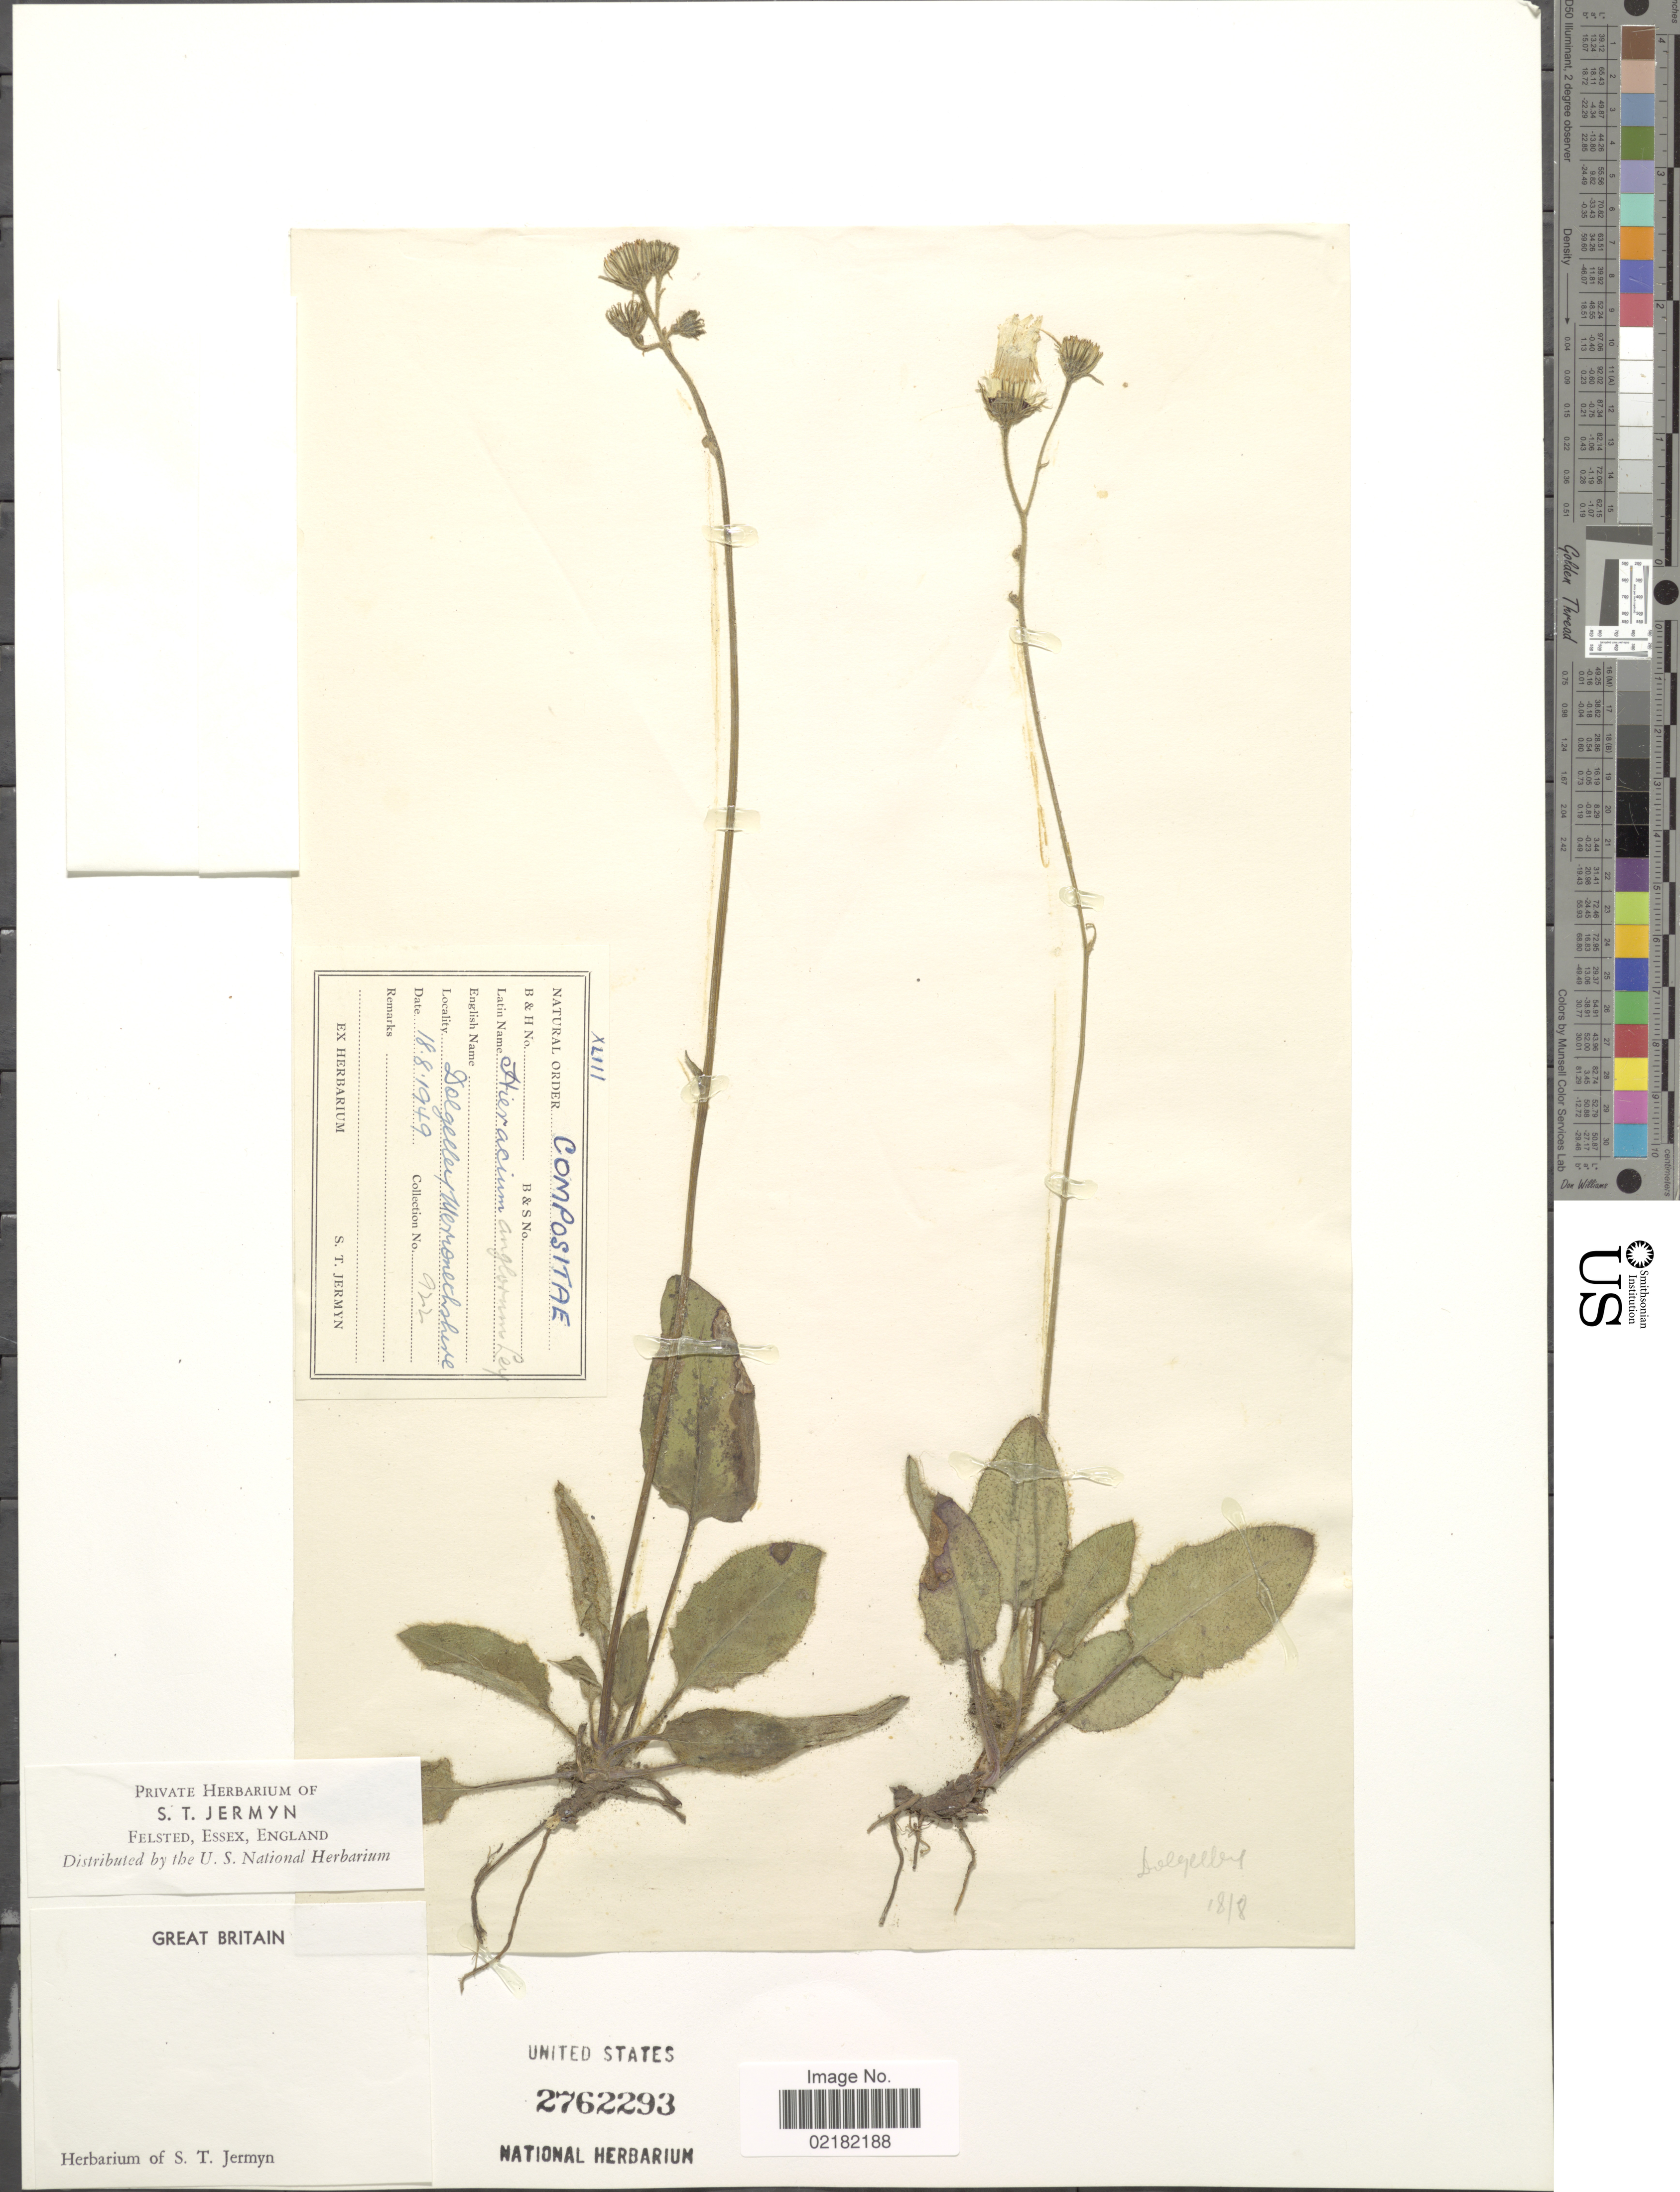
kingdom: Plantae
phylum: Tracheophyta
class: Magnoliopsida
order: Asterales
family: Asteraceae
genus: Hieracium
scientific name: Hieracium anglorum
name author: P. D. Sell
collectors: ex herb. S. T. Jermyn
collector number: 922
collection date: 1949-08-18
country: United Kingdom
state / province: Wales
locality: Great Brittain, Dolgelley Merionethshire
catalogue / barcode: US 2762293